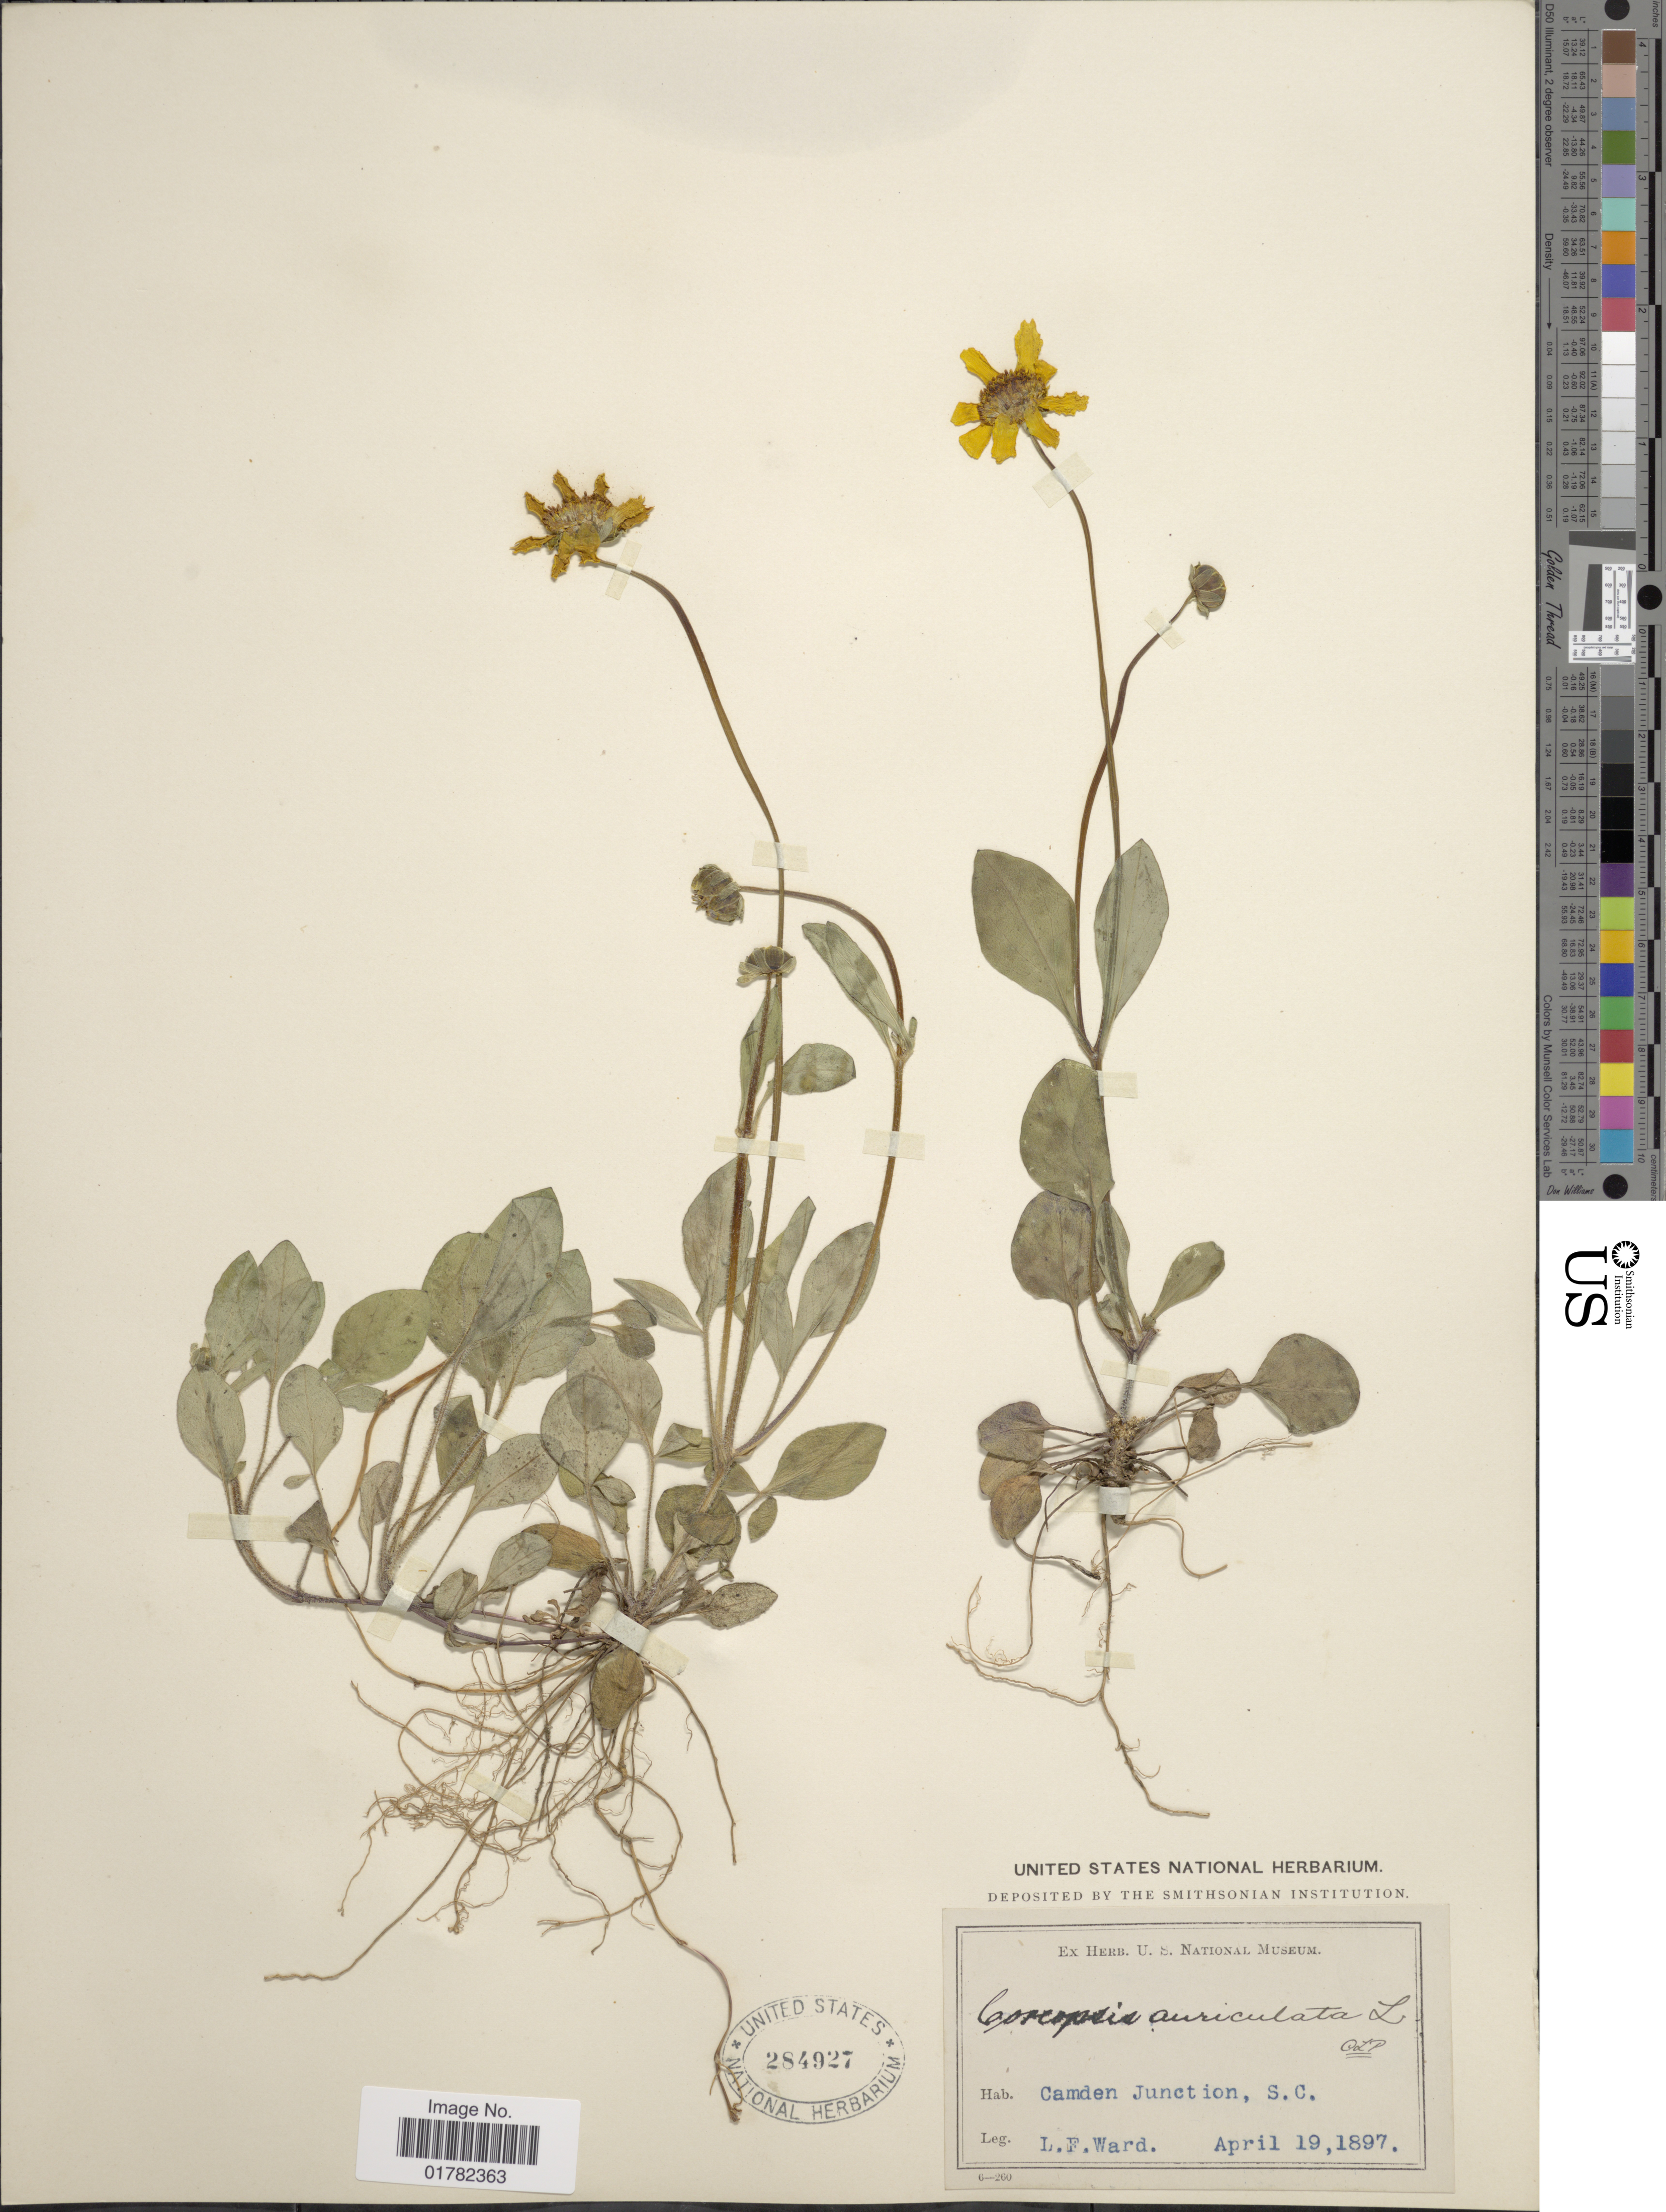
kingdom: Plantae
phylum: Tracheophyta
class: Magnoliopsida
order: Asterales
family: Asteraceae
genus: Coreopsis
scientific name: Coreopsis auriculata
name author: L.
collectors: L. Ward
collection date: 1897-04-19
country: United States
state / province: South Carolina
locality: Camden Junction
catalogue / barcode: US 284927